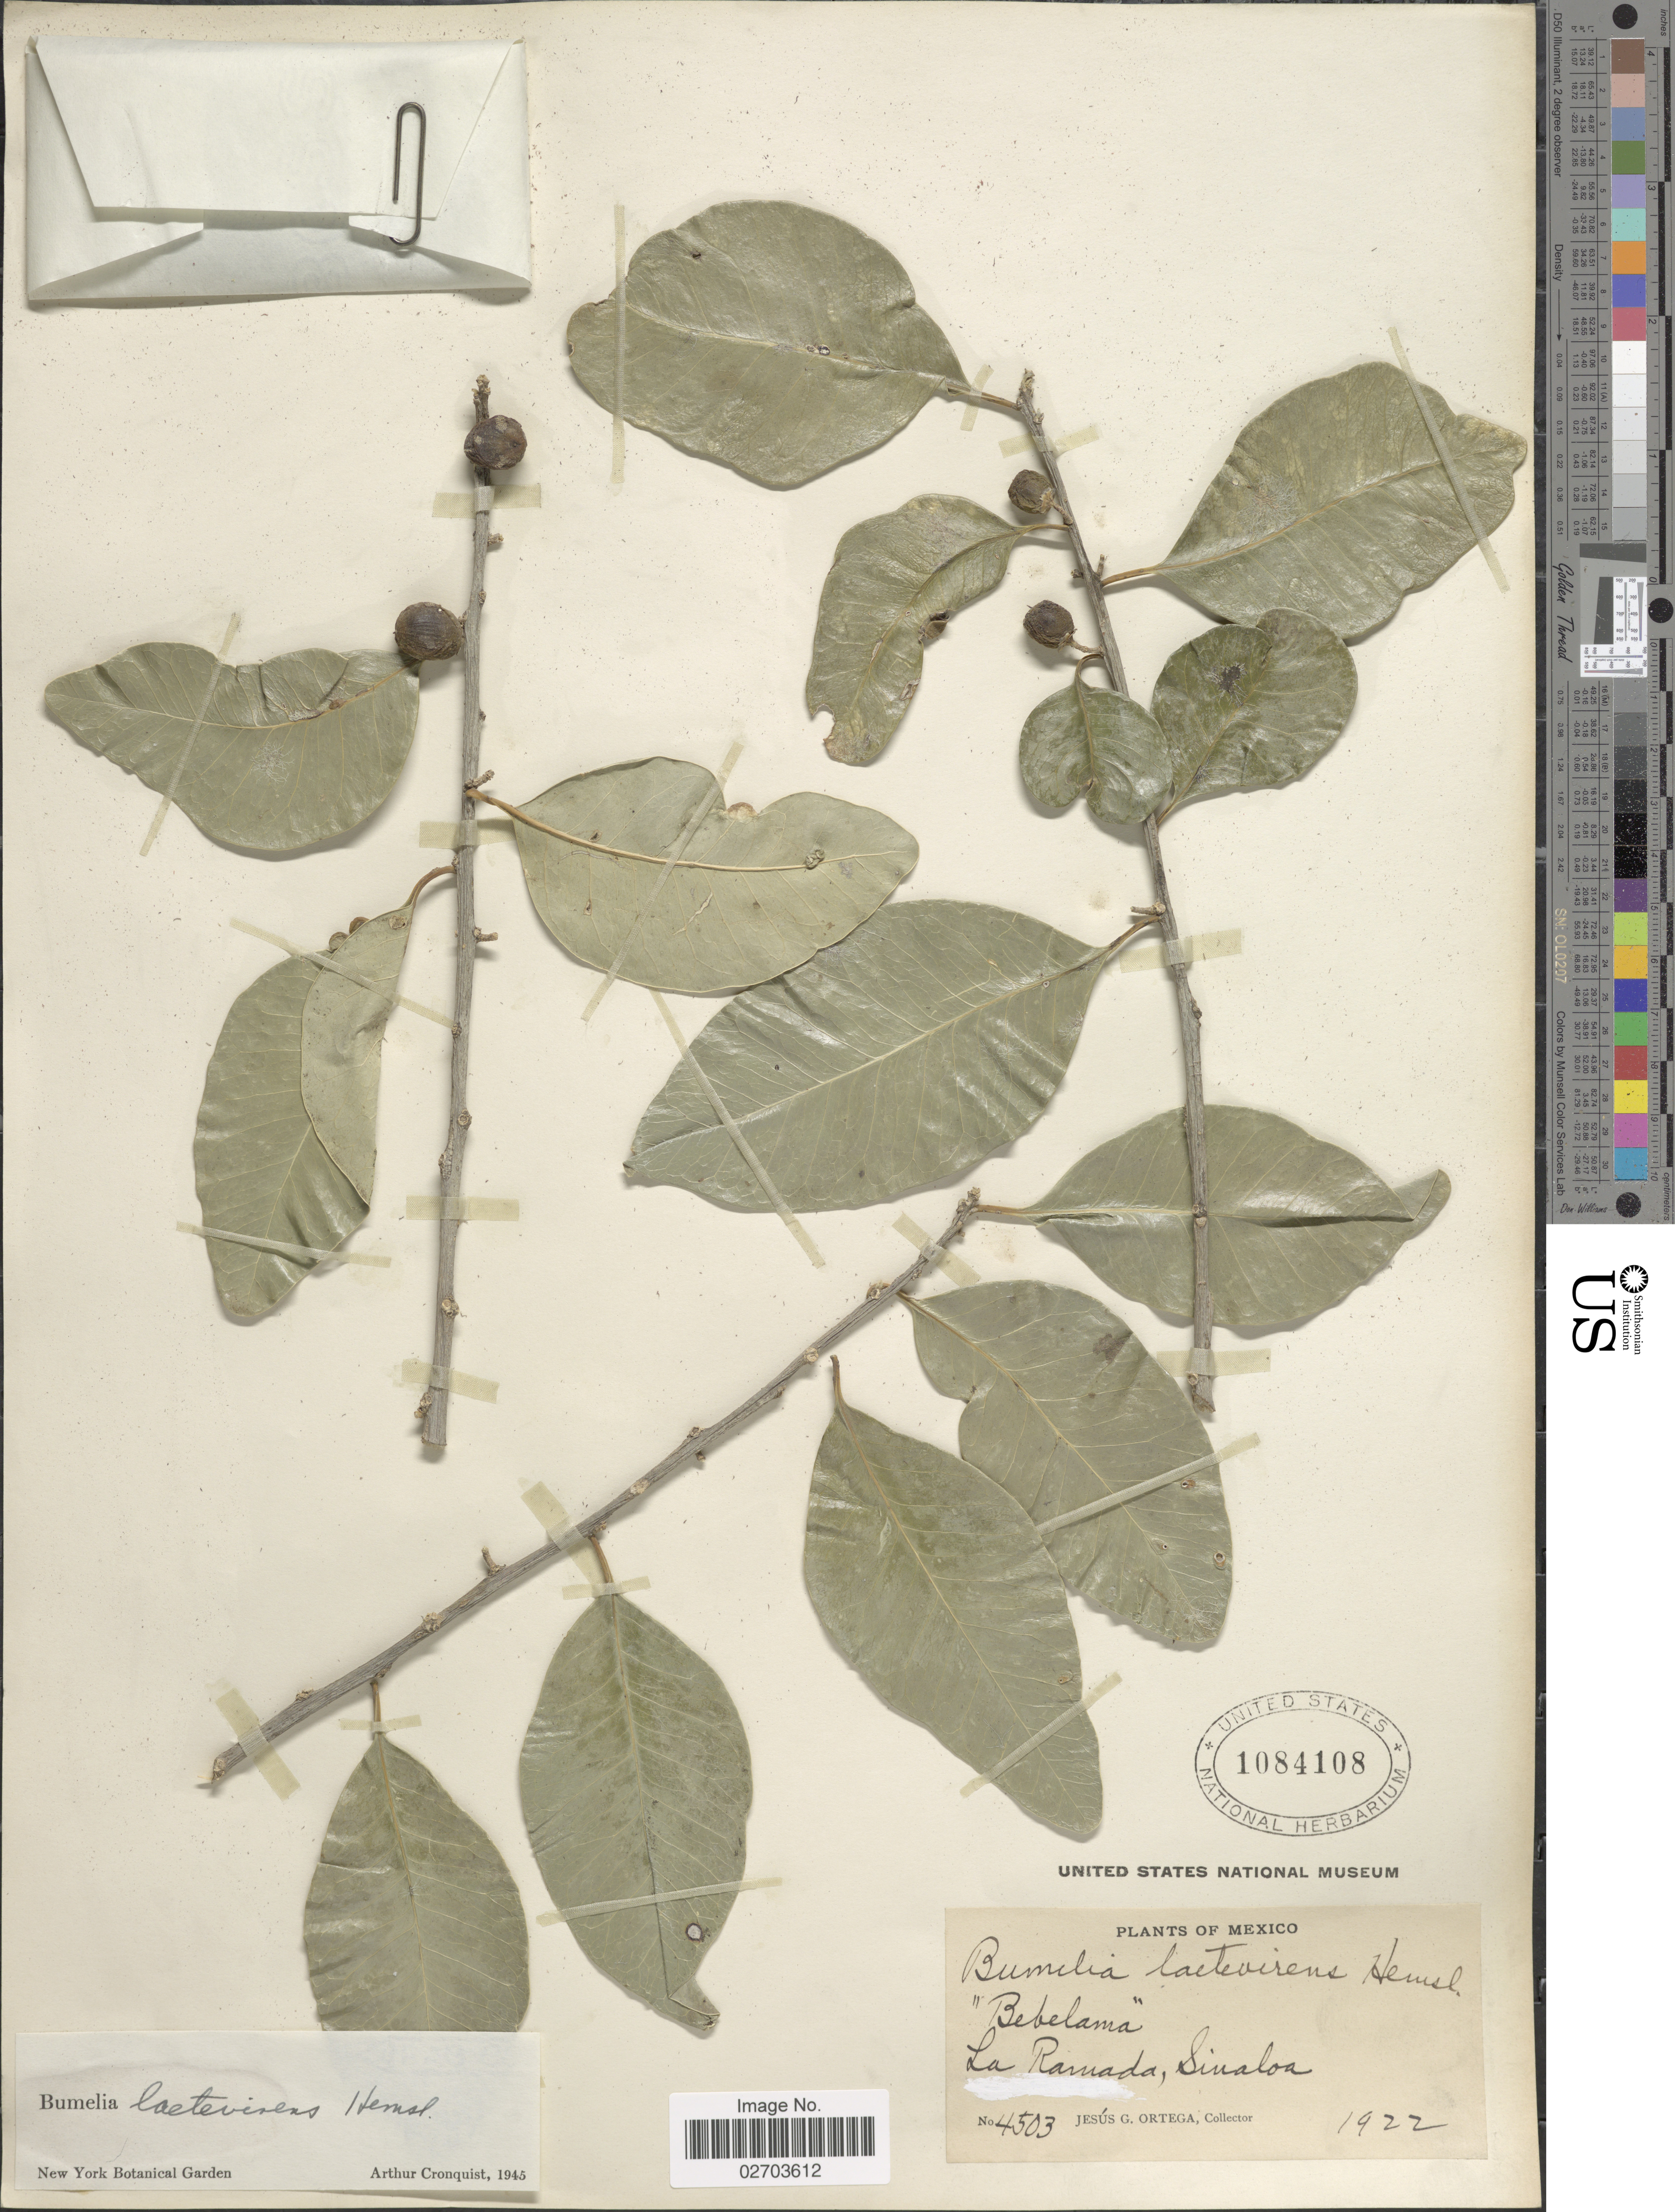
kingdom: Plantae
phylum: Tracheophyta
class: Magnoliopsida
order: Ericales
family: Sapotaceae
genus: Sideroxylon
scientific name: Sideroxylon palmeri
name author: (Rose) T.D. Penn.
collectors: J. Ortega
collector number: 4503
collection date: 1922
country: Mexico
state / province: Sinaloa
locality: La Ramada.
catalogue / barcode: US 1084108